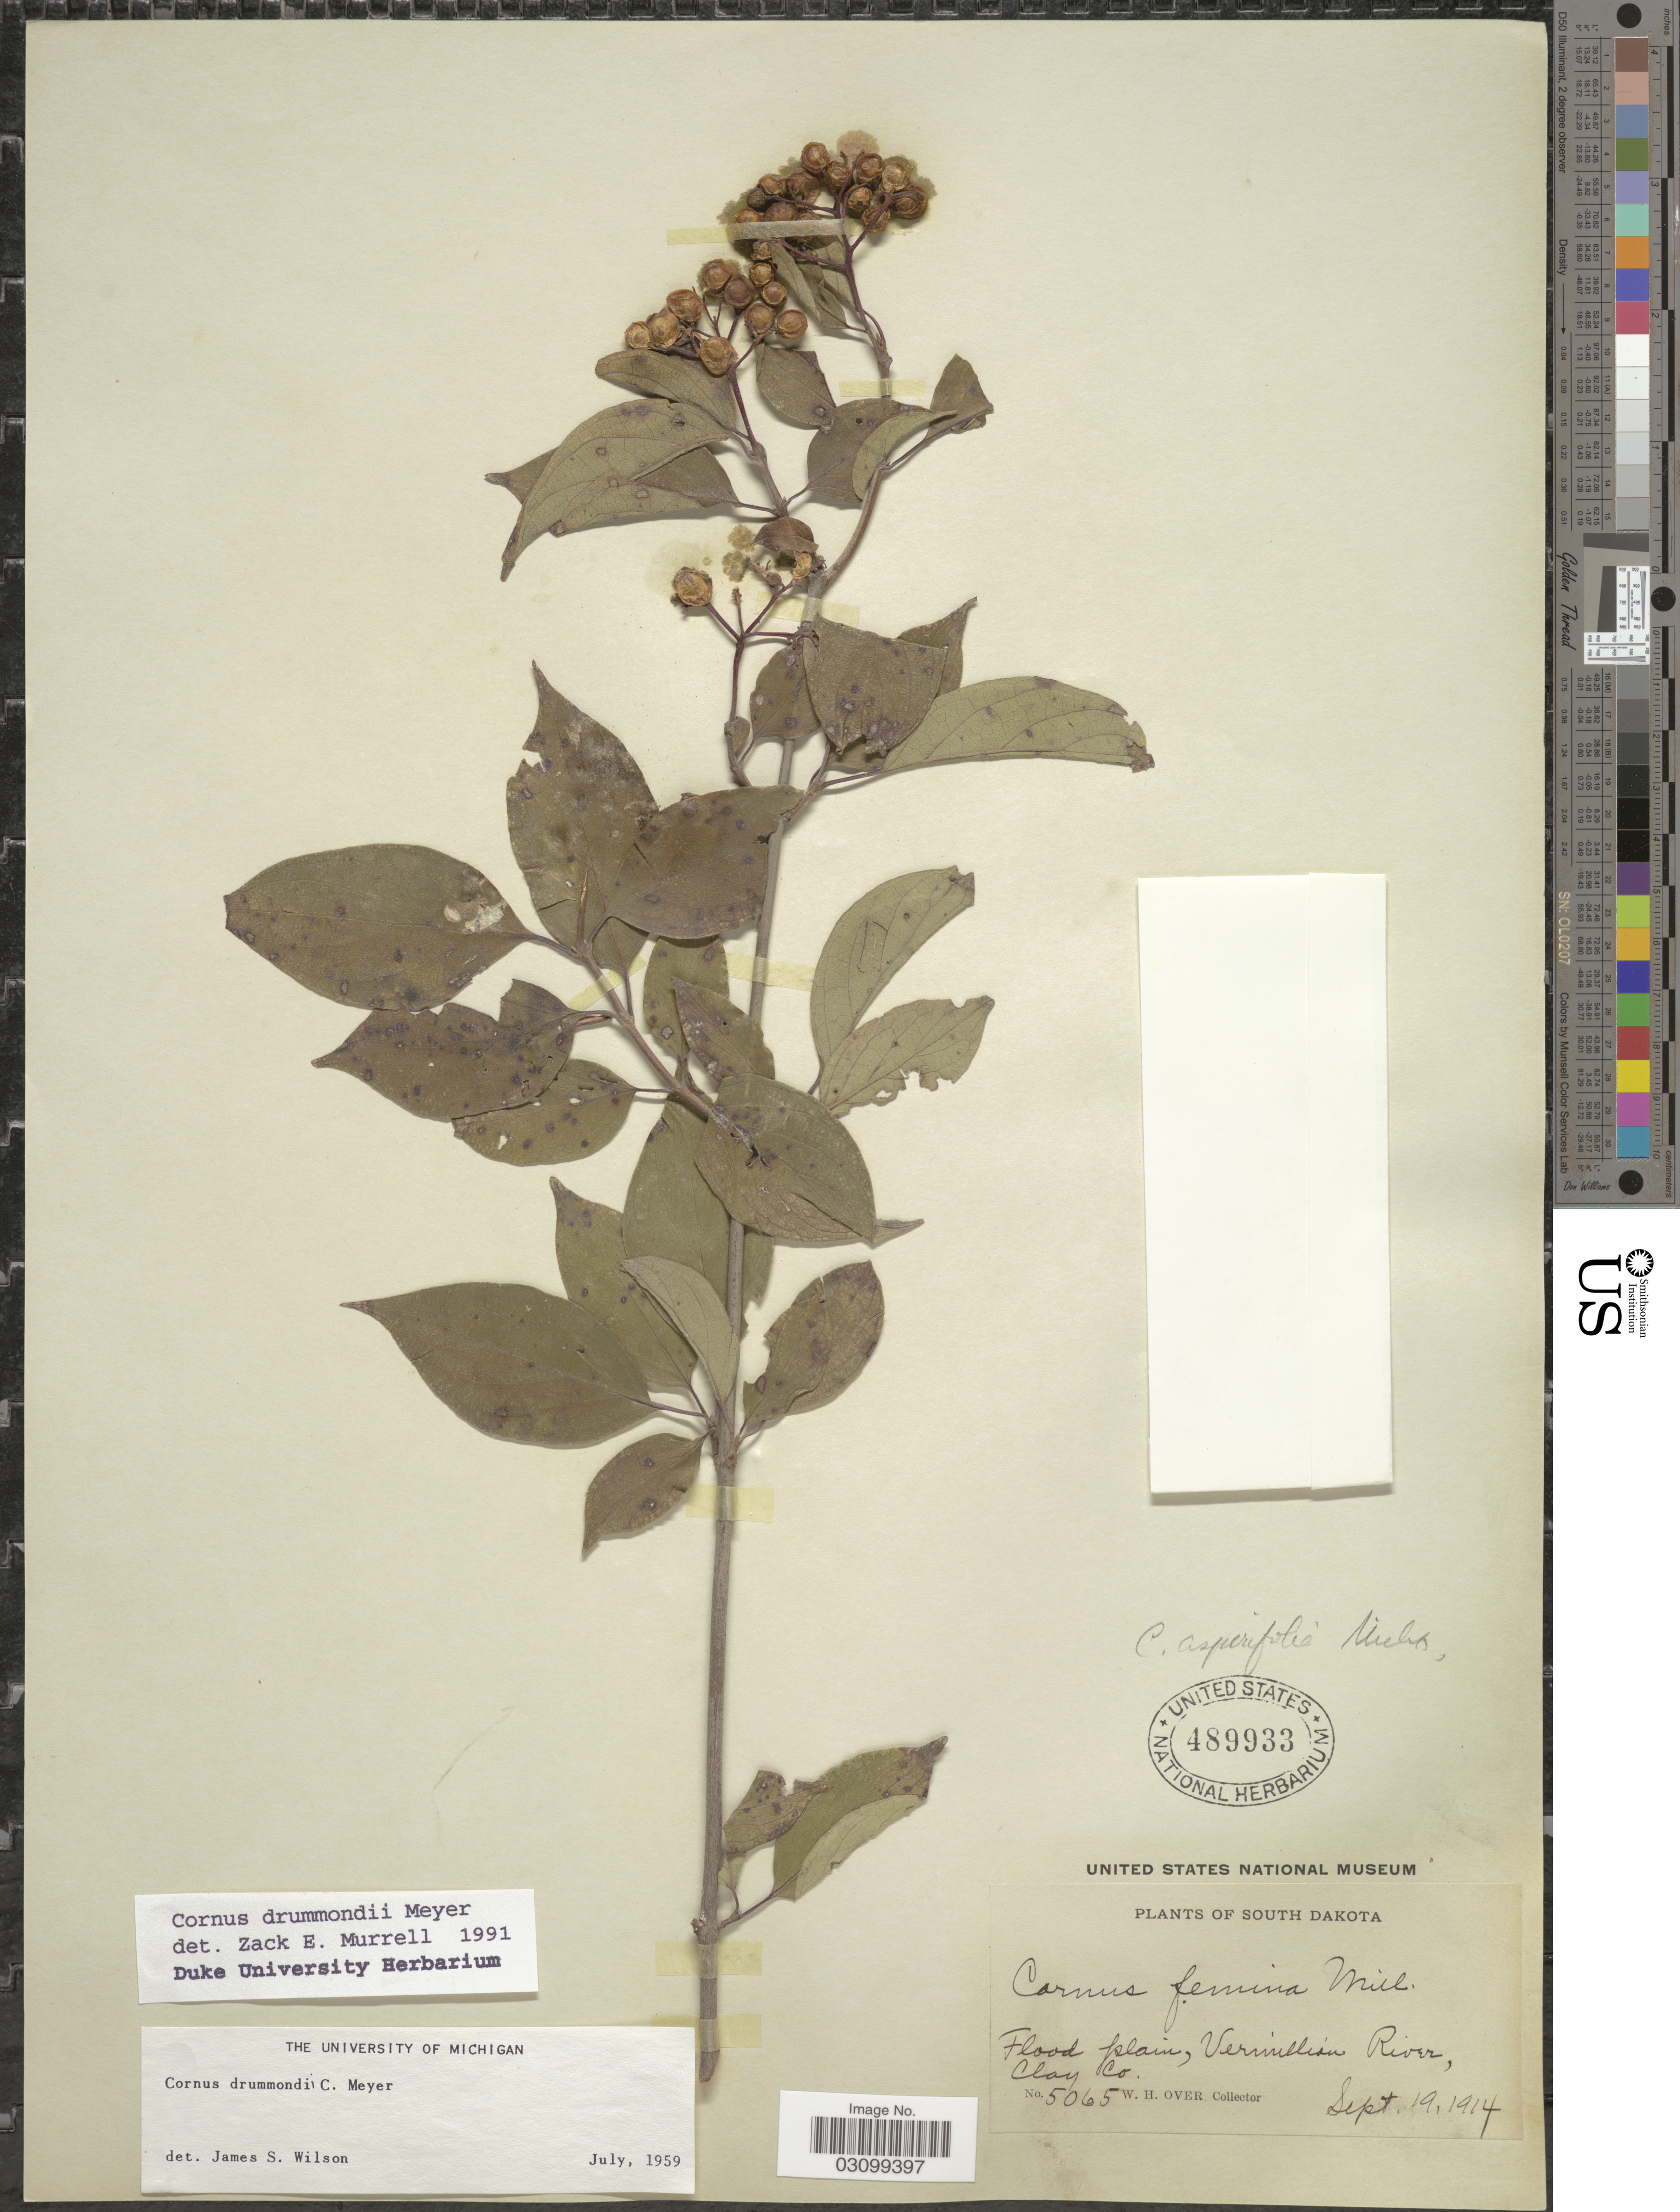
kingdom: Plantae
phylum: Tracheophyta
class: Magnoliopsida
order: Cornales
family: Cornaceae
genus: Cornus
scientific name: Cornus drummondii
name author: C.A. Mey.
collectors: W. Over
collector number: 5065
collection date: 1914-09-19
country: United States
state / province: South Dakota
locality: Flood plain, Vermillion River, Clay Co.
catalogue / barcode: US 489933